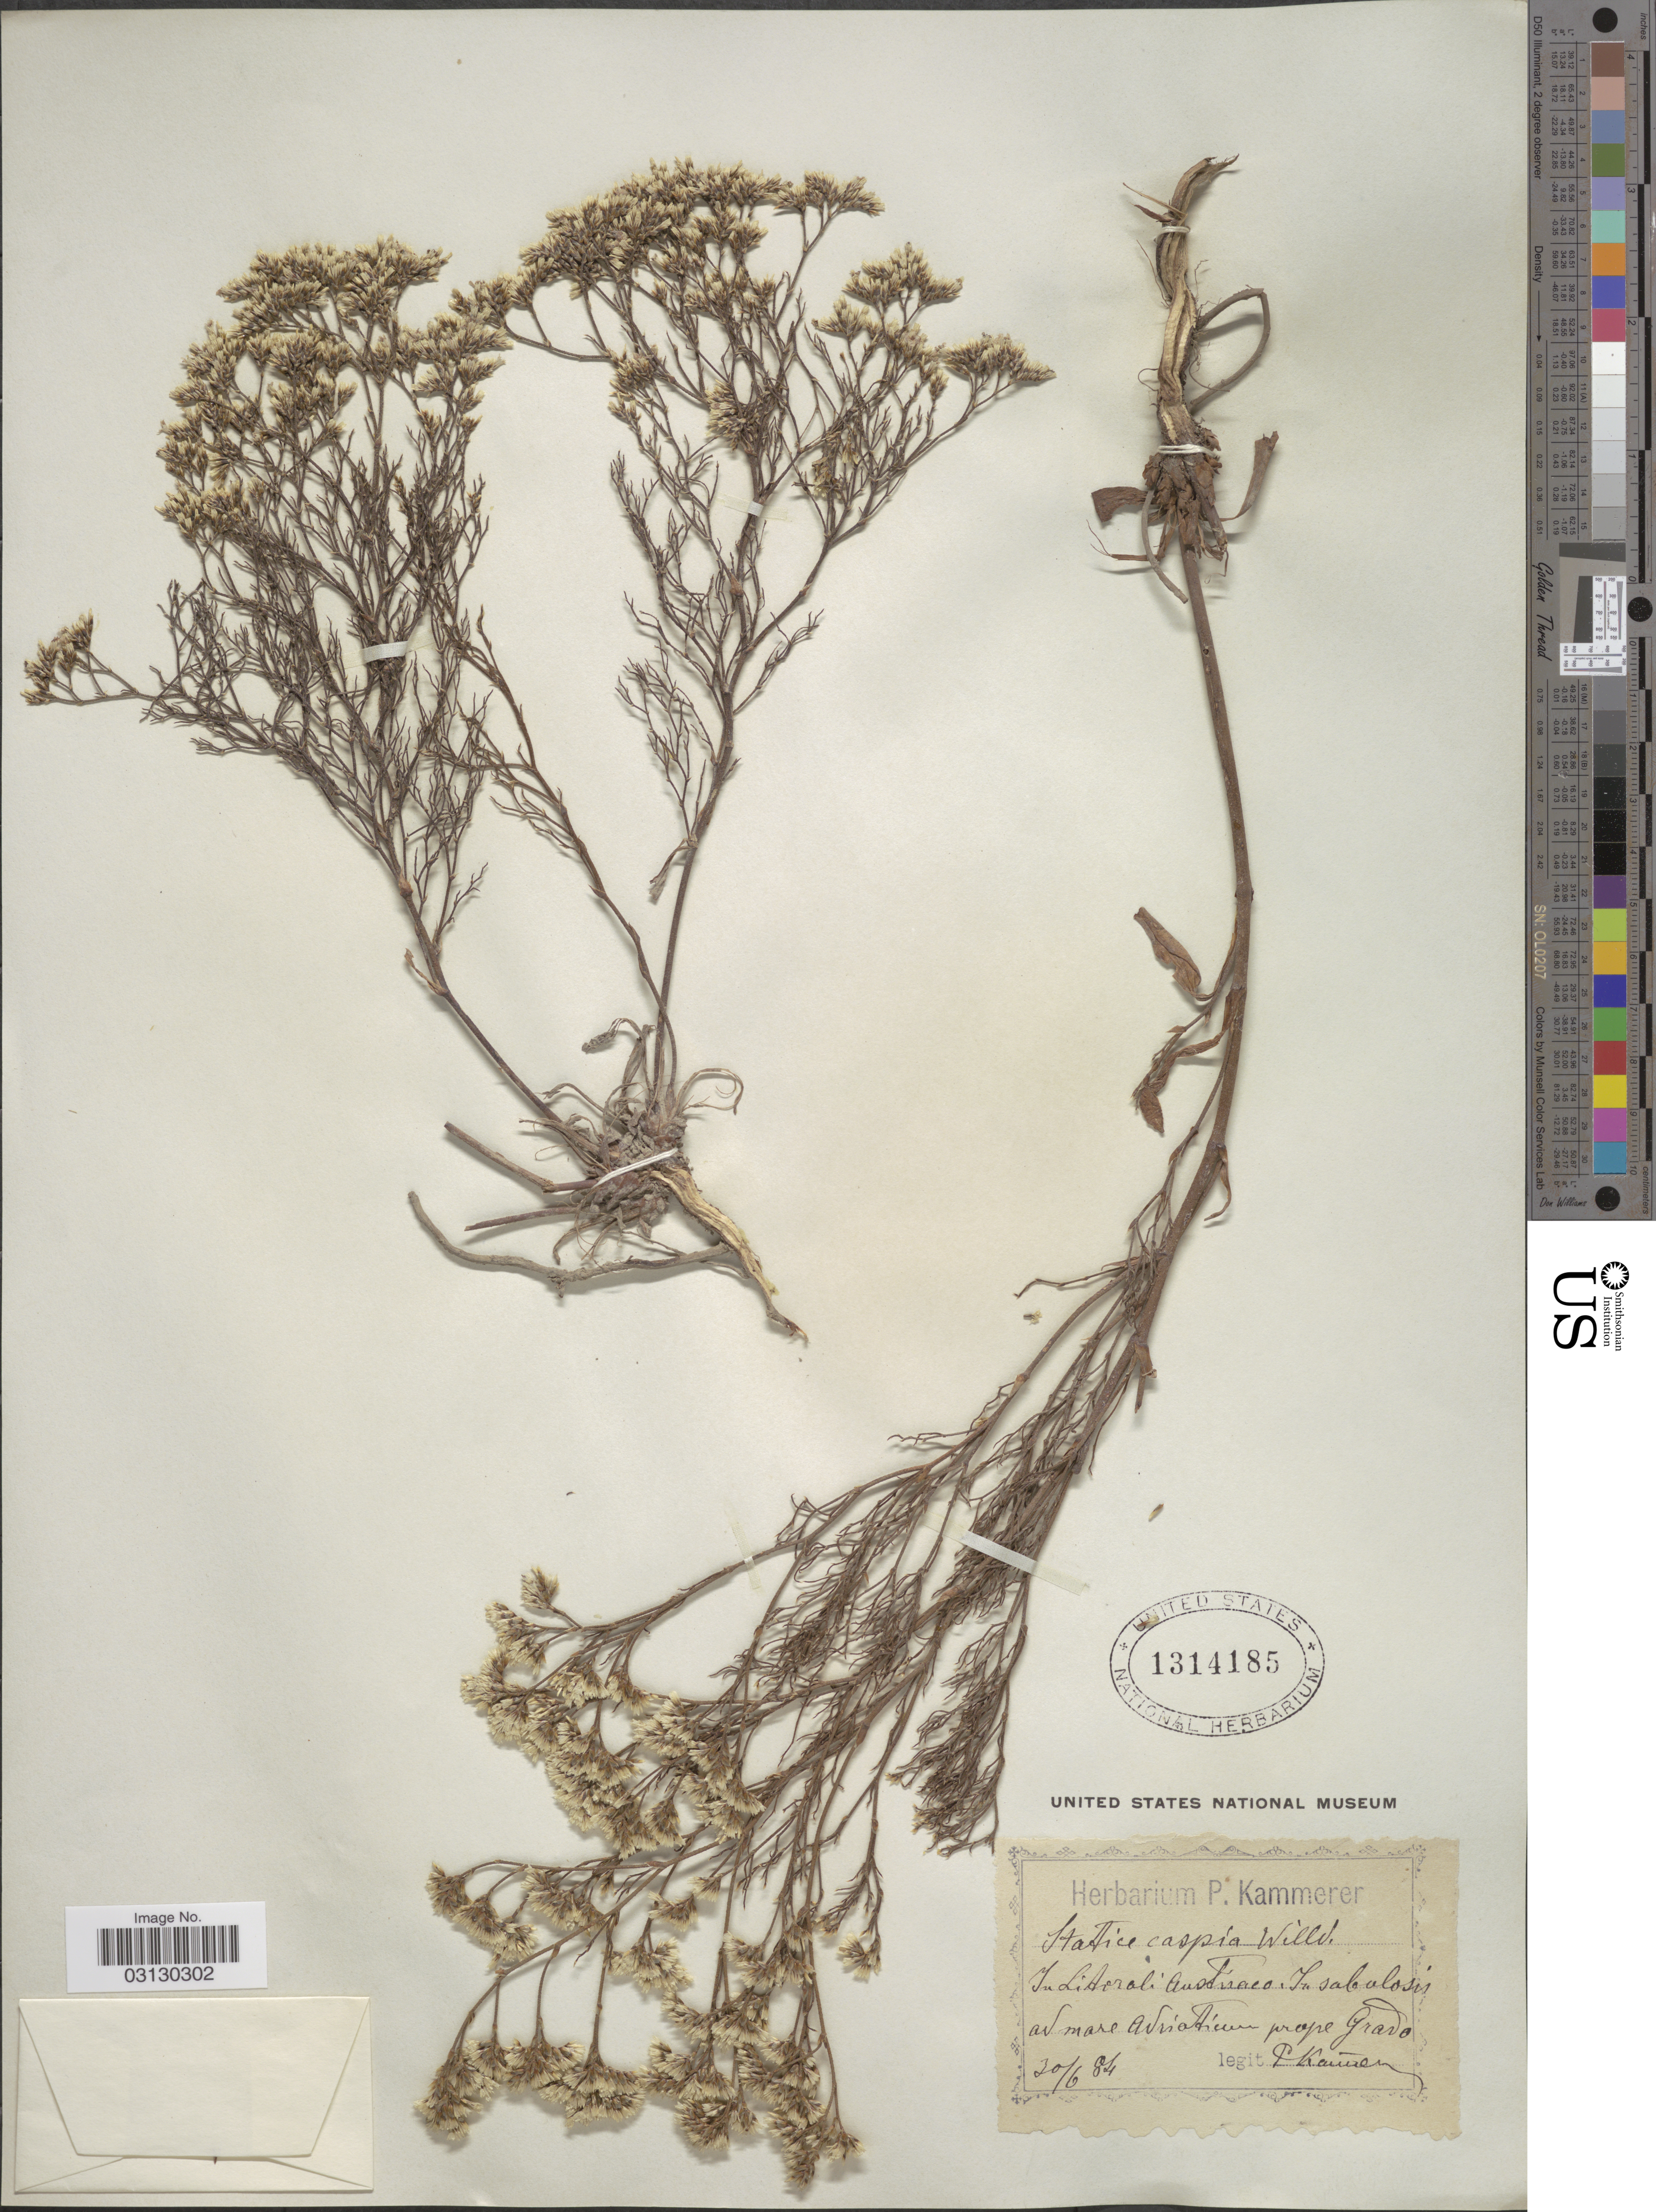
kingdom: Plantae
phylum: Tracheophyta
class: Magnoliopsida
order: Caryophyllales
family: Plumbaginaceae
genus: Limonium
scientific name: Limonium caspium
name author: (Willd.) P. Fourn.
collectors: P. Kammerer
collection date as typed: Transcribed d/m/y: 30/6/84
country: Italy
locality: In Litorali Austriaco. In sabulosis ad mare Adriaticum prope Grado.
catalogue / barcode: US 1314185